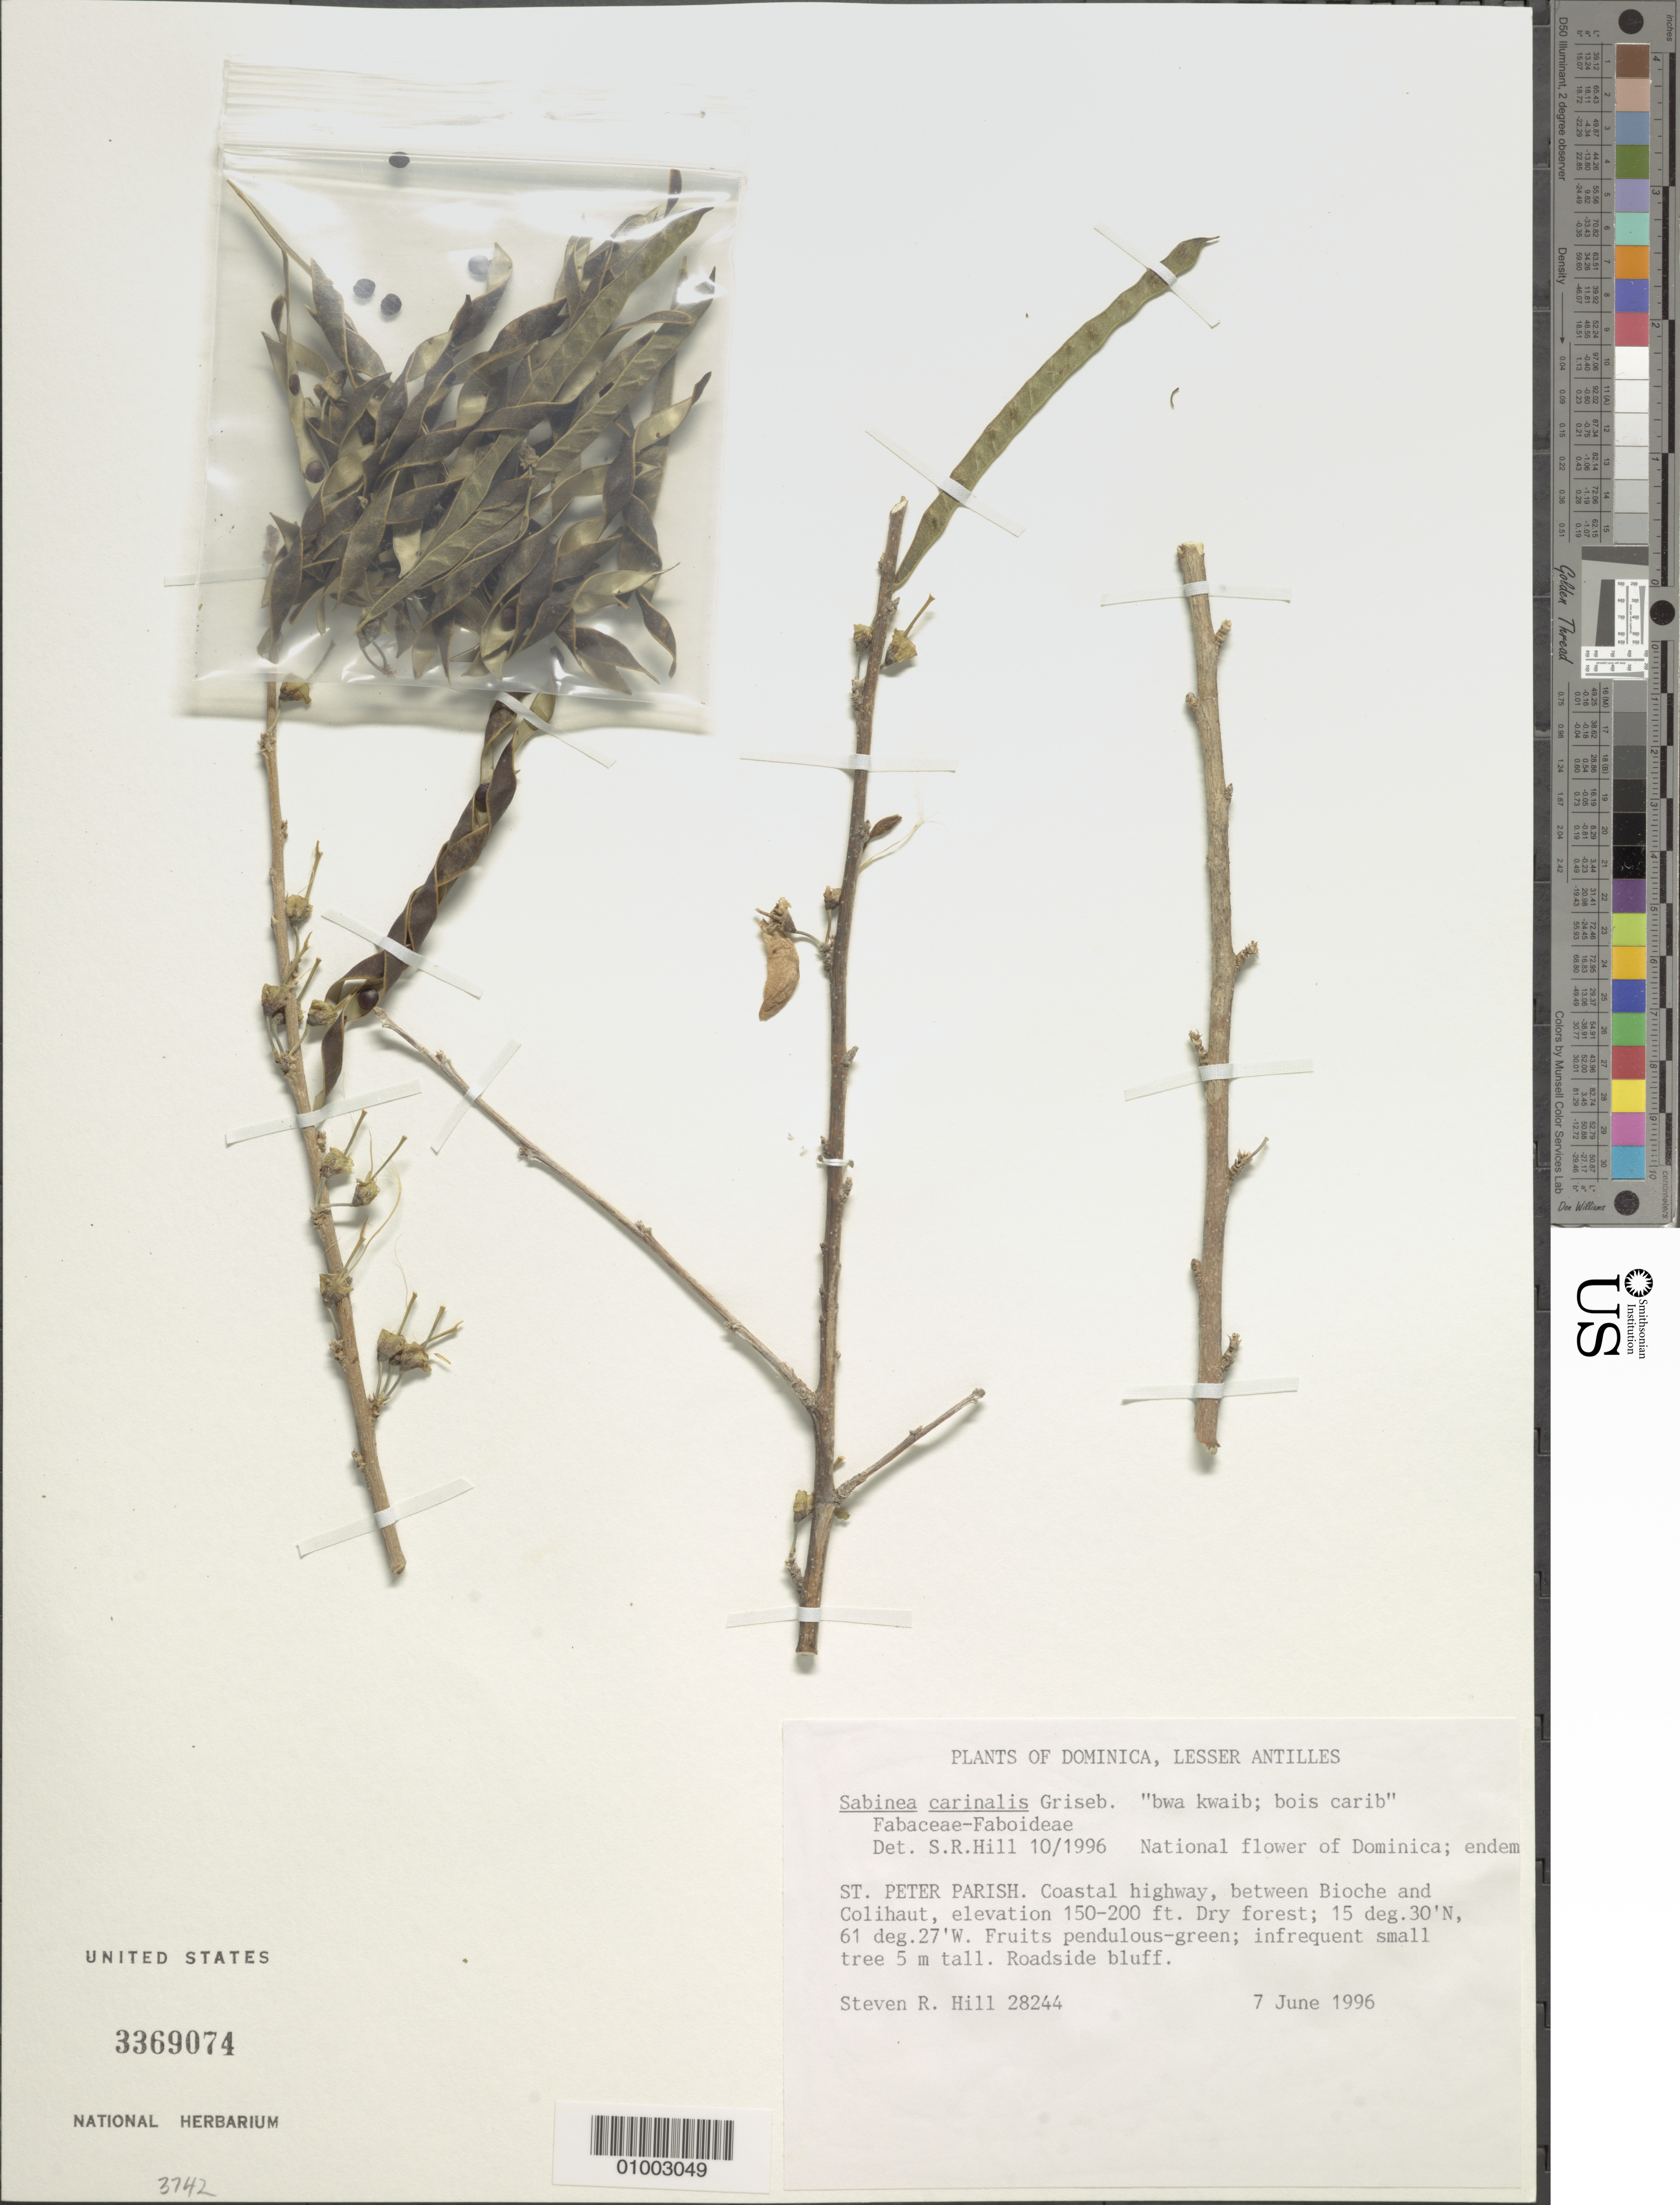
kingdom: Plantae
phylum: Tracheophyta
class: Magnoliopsida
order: Fabales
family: Fabaceae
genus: Poitea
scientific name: Poitea carinalis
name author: (Griseb.) Lavin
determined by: Strong, Mark T., (BOT), Smithsonian Institution - National Museum of Natural History (UNITED STATES)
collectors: S. R. Hill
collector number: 28244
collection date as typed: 07 Jun 1996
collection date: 1996-06-07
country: Dominica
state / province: St. Peter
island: Dominica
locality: Coastal highway, between Bioche and Colihaut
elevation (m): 46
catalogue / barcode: US 3369074